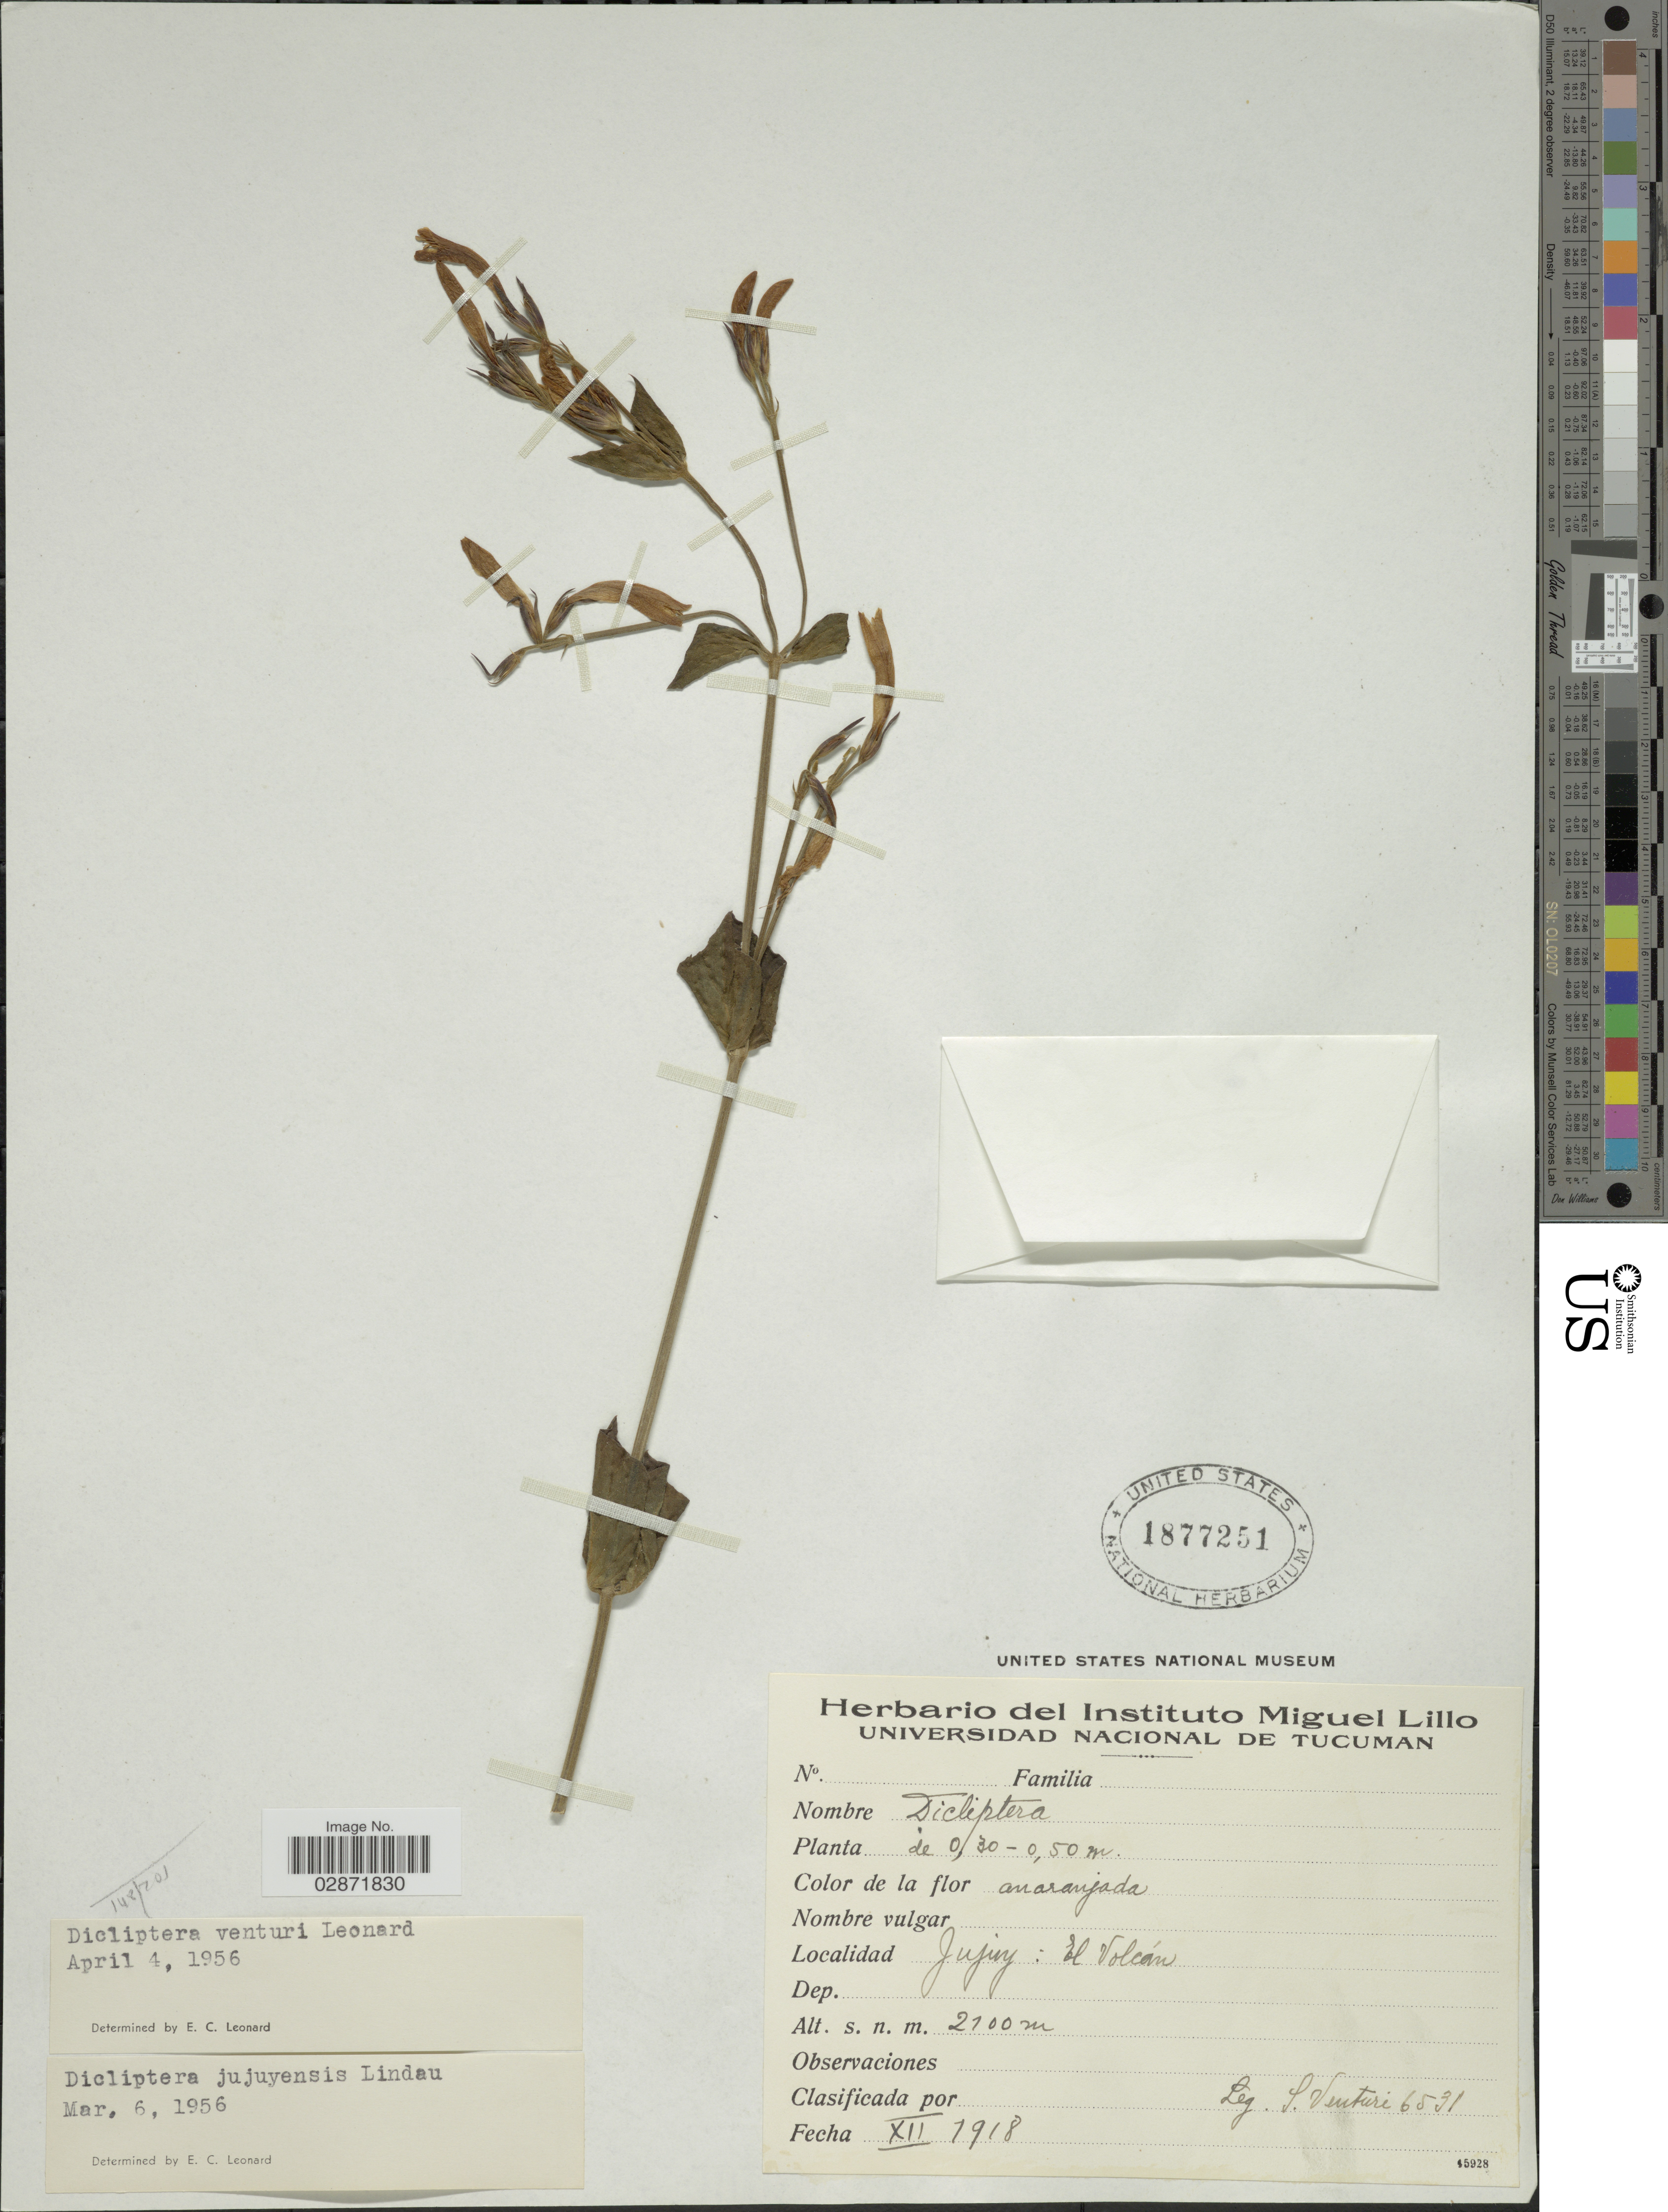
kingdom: Plantae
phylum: Tracheophyta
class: Magnoliopsida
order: Lamiales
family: Acanthaceae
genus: Dicliptera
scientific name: Dicliptera cabrerae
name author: C. Ezcurra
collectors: S. Venturi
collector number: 6531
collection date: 1918-12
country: Argentina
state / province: Jujuy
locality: Jujuy: El Volcán.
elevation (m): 2100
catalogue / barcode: US 1877251